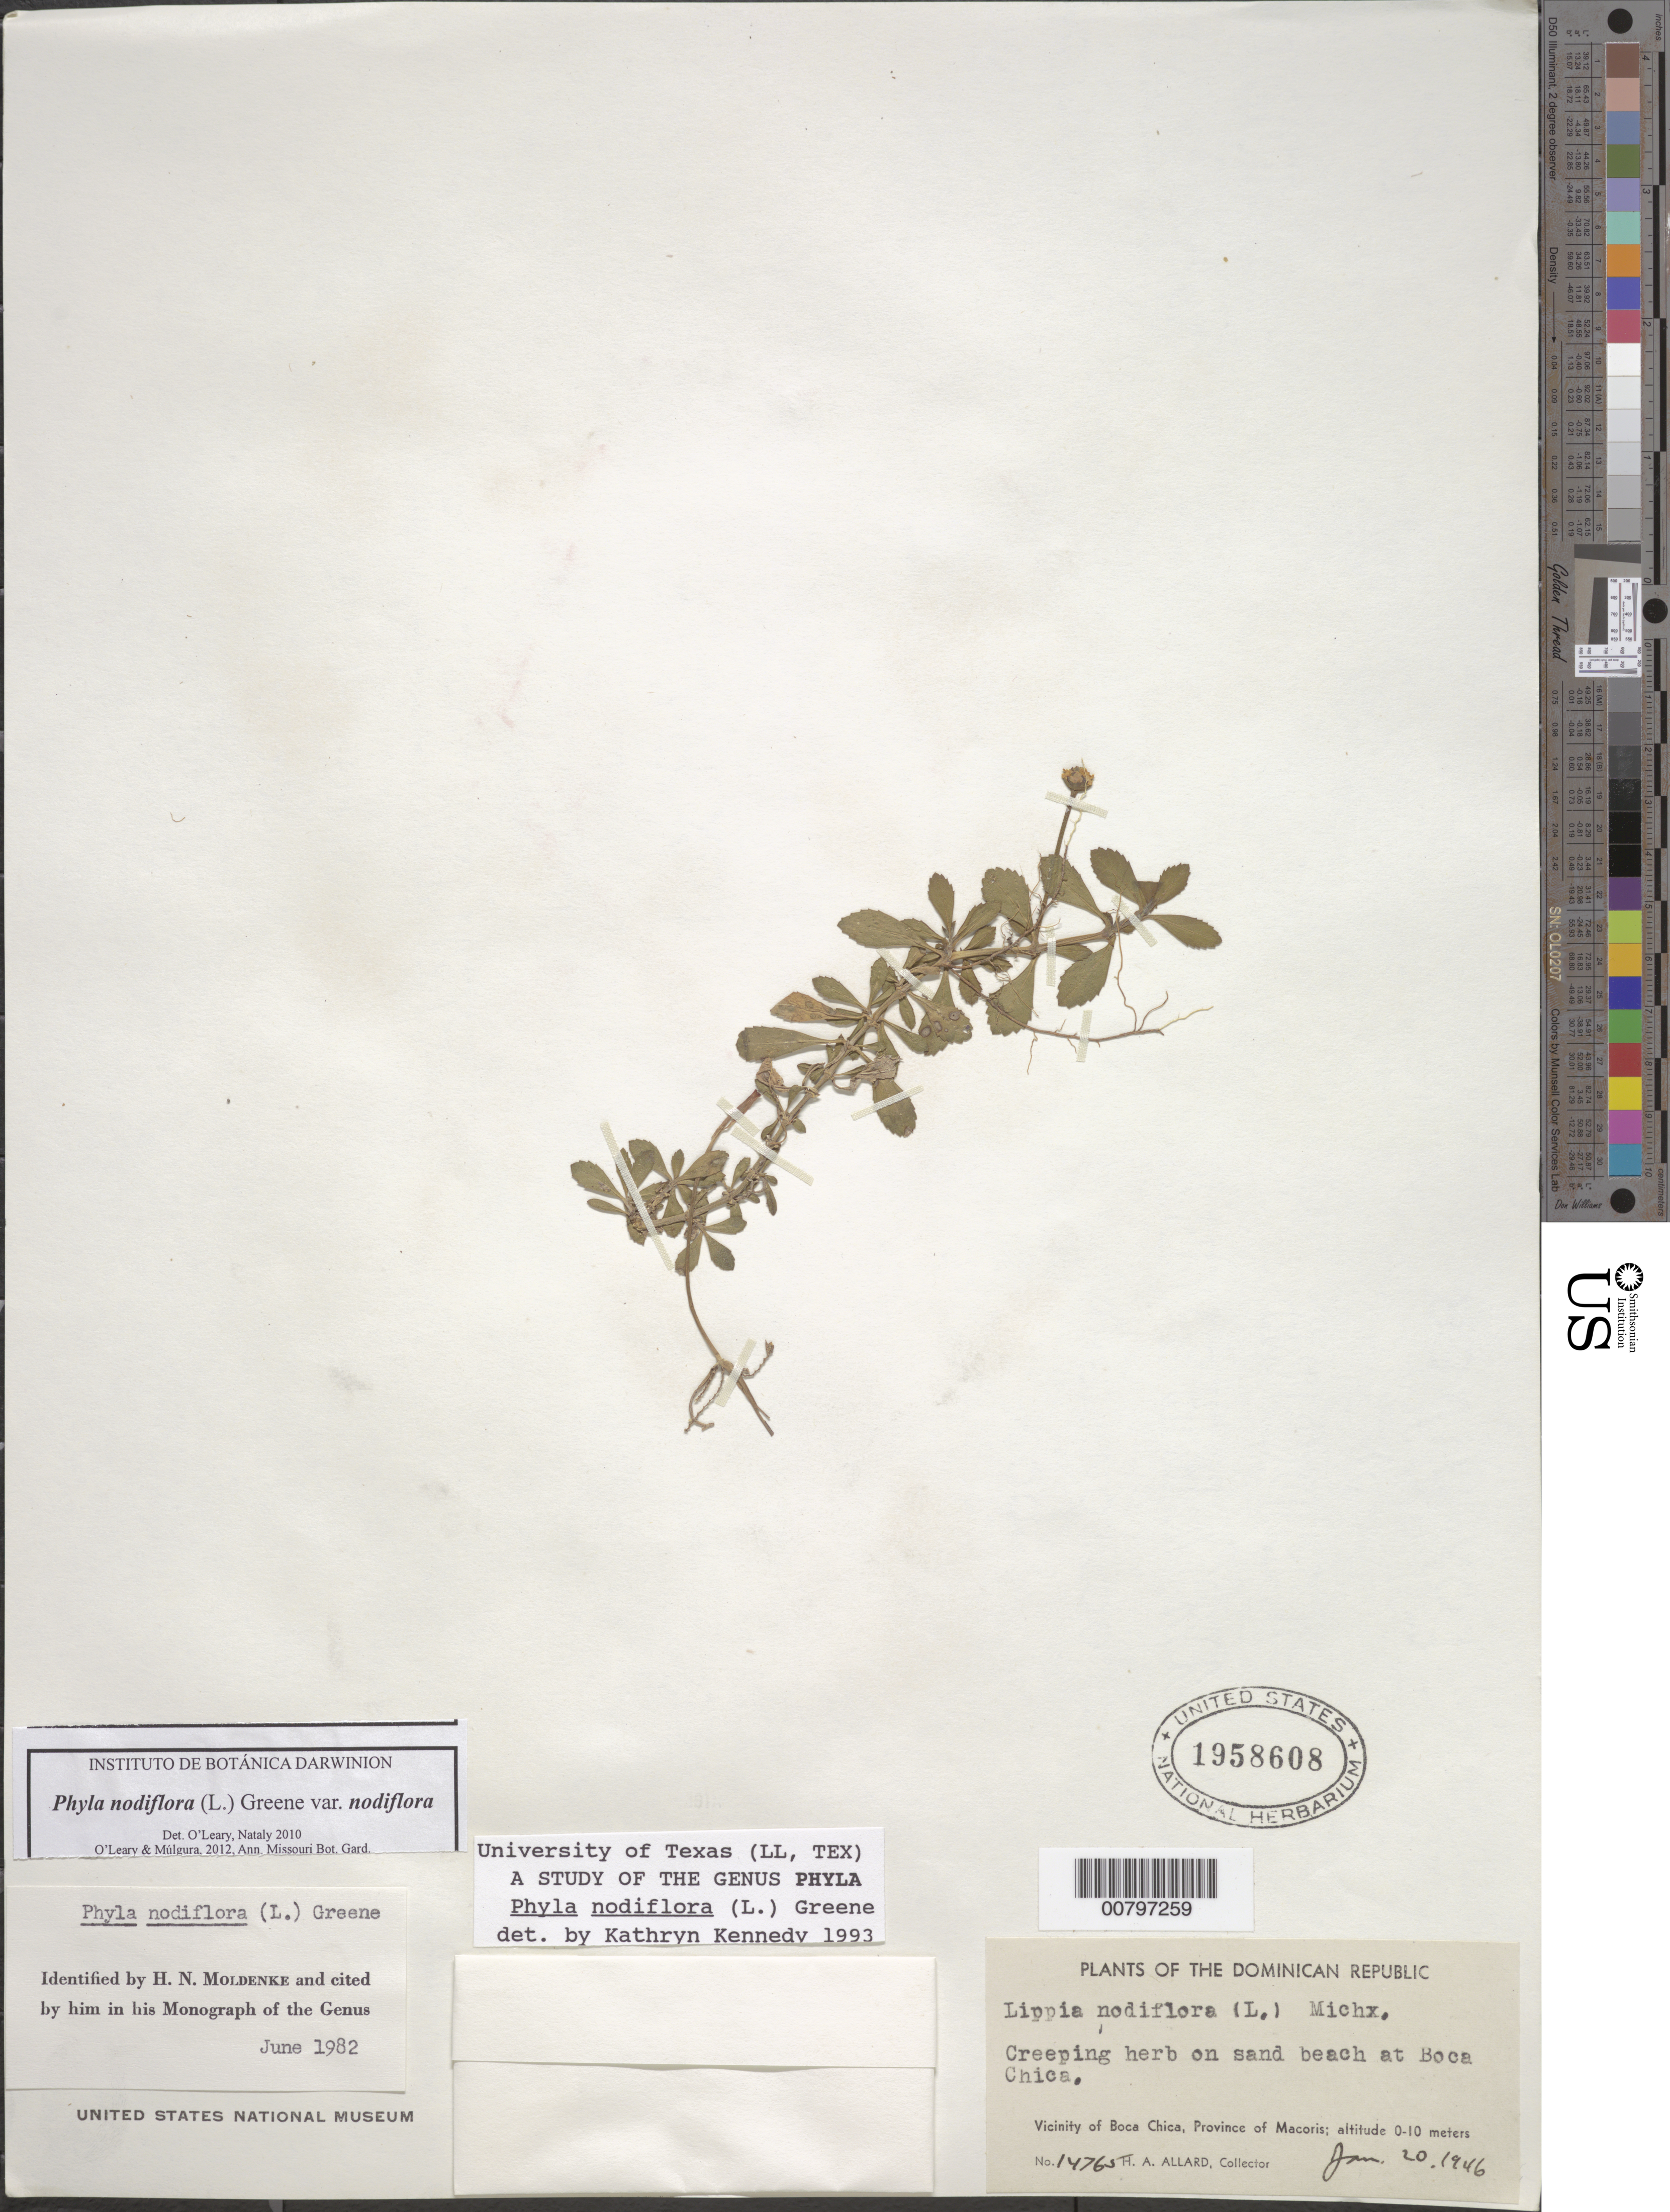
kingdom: Plantae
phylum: Tracheophyta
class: Magnoliopsida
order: Lamiales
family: Verbenaceae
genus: Phyla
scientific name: Phyla nodiflora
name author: (L.) Greene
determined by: Kennedy, K.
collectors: H. A. Allard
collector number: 14765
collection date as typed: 20 Jun 1946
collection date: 1946-06-20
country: Dominican Republic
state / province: San Pedro de Macoris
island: Hispaniola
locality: Vicinity of Boca Chica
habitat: On sandy beach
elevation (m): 0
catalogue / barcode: US 1958608